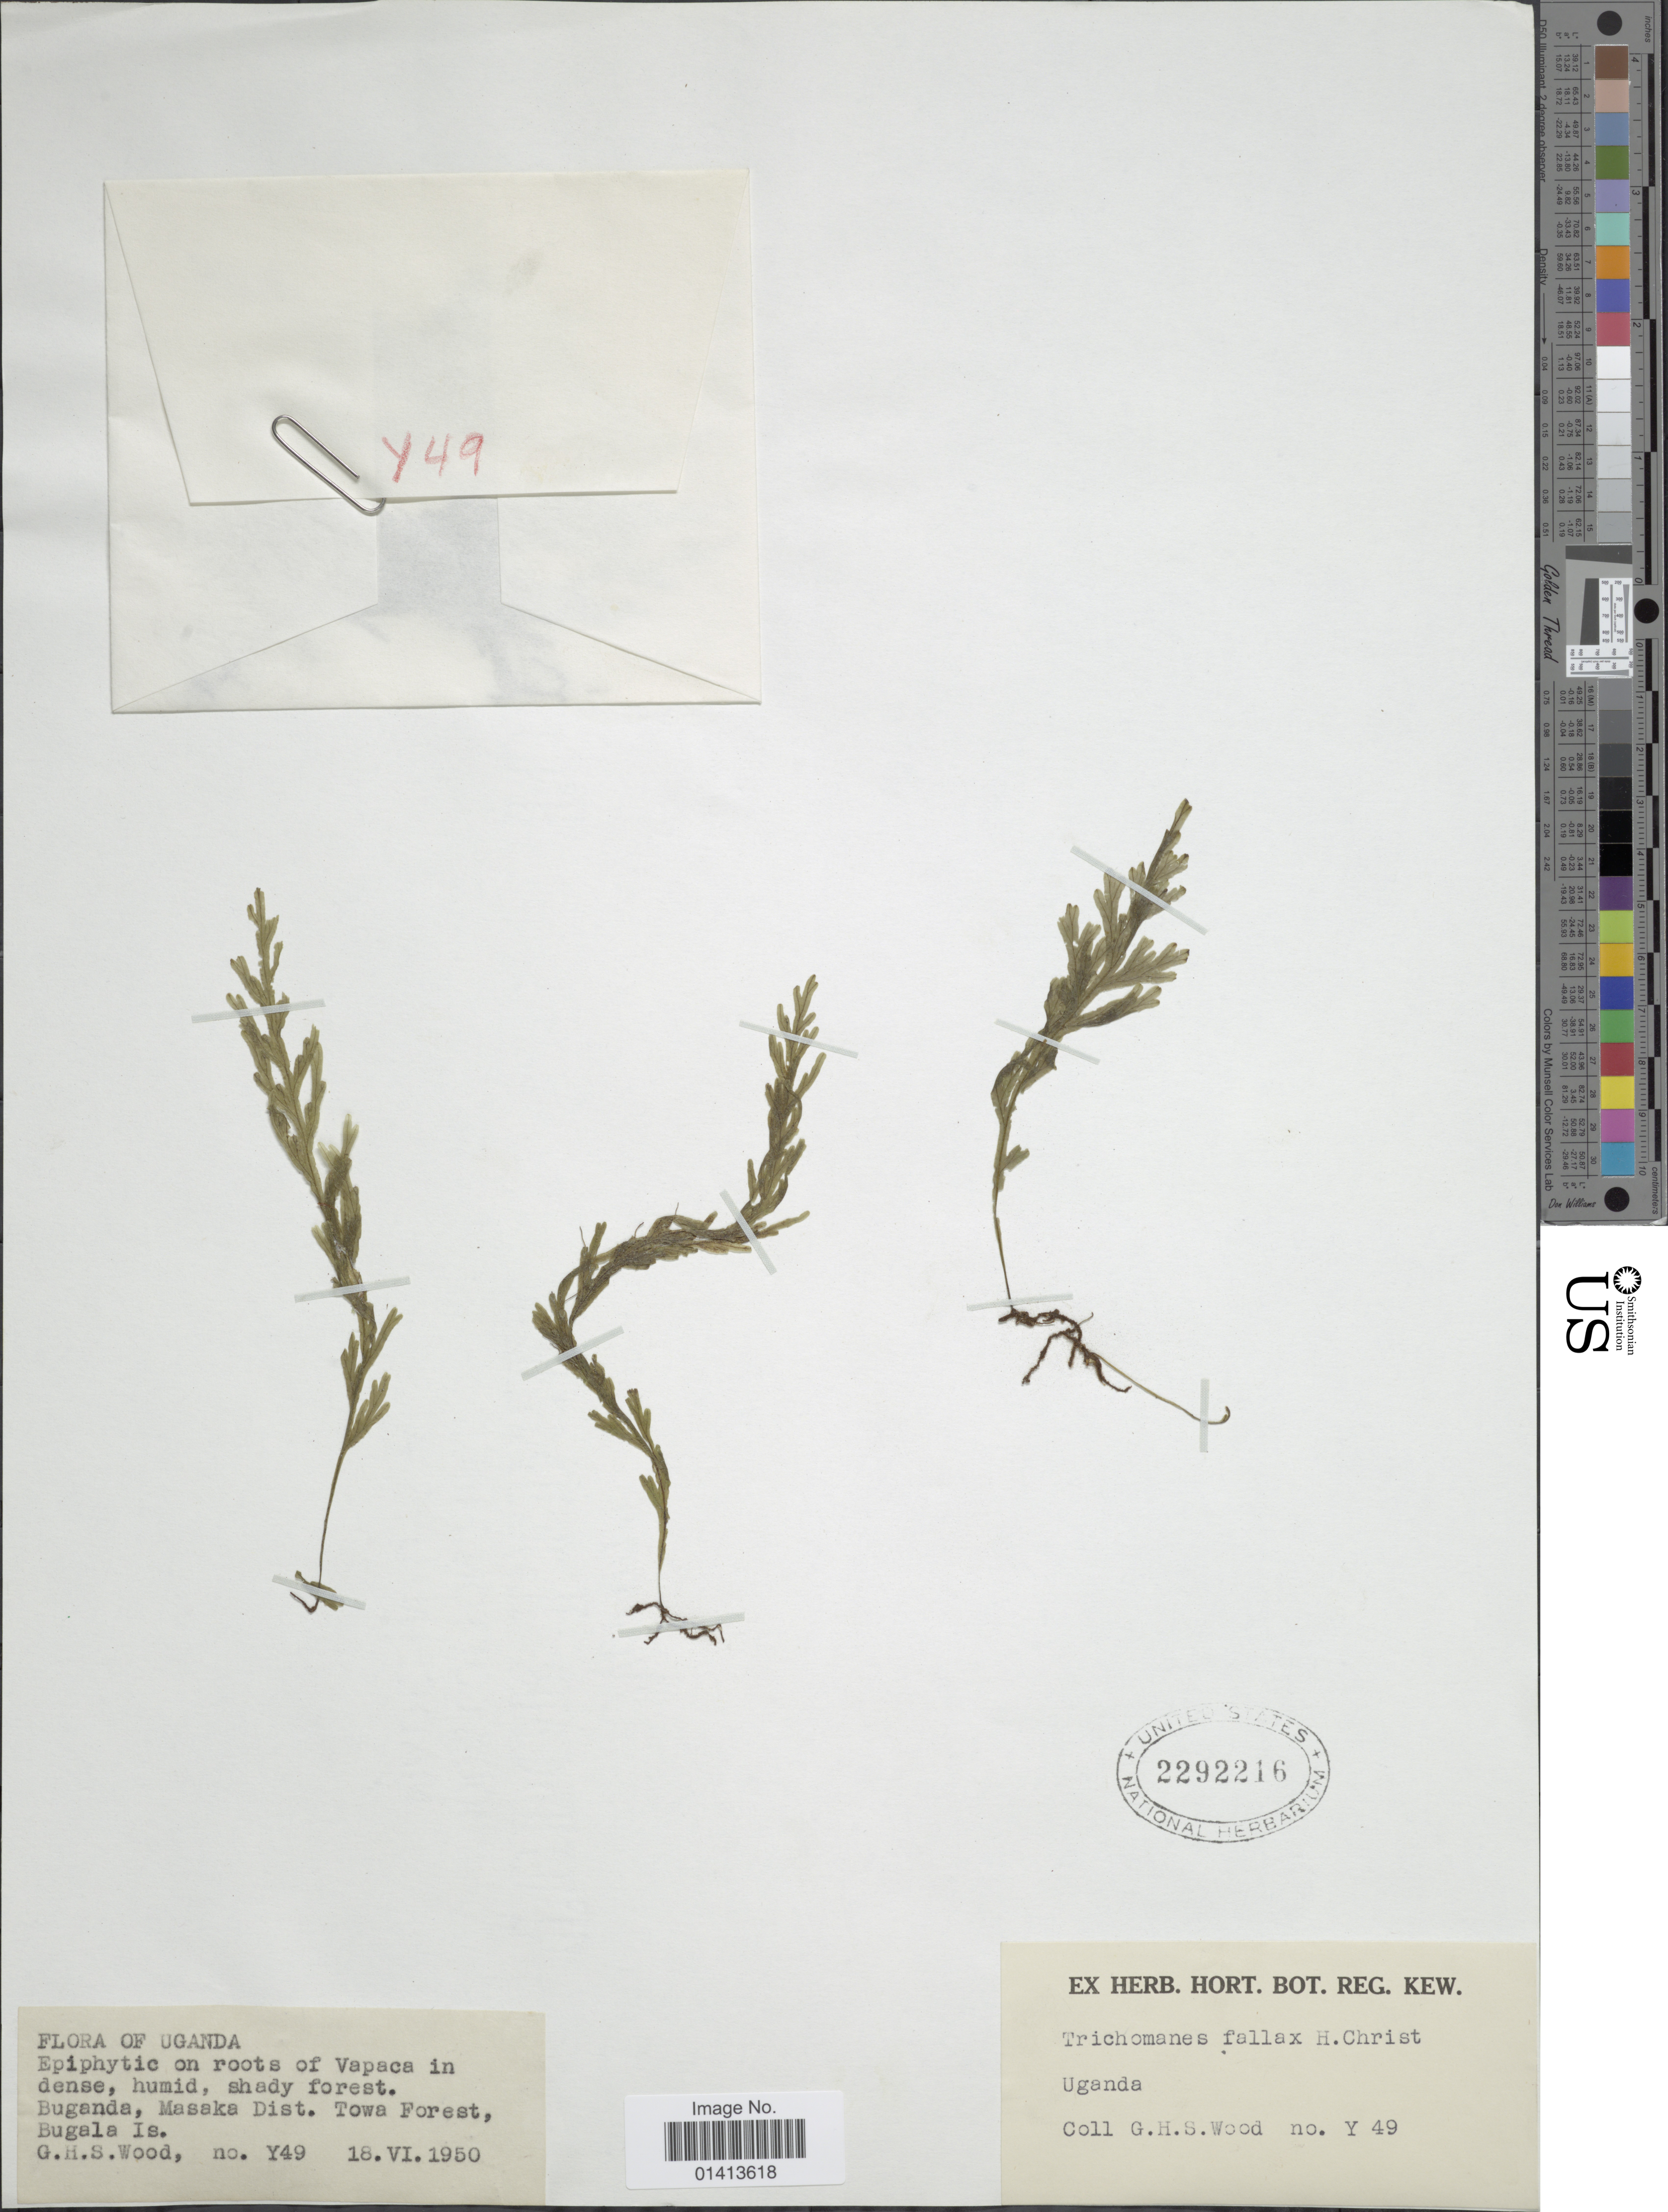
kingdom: Plantae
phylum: Tracheophyta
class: Polypodiopsida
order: Hymenophyllales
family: Hymenophyllaceae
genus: Crepidomanes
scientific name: Crepidomanes fallax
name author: (Christ) Ebihara & Dubuisson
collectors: G. Wood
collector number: Y 49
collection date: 1950-06-18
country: Uganda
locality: Buganda, Masaka Dist. Towa Forest, Bugala Is.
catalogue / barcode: US 2292216